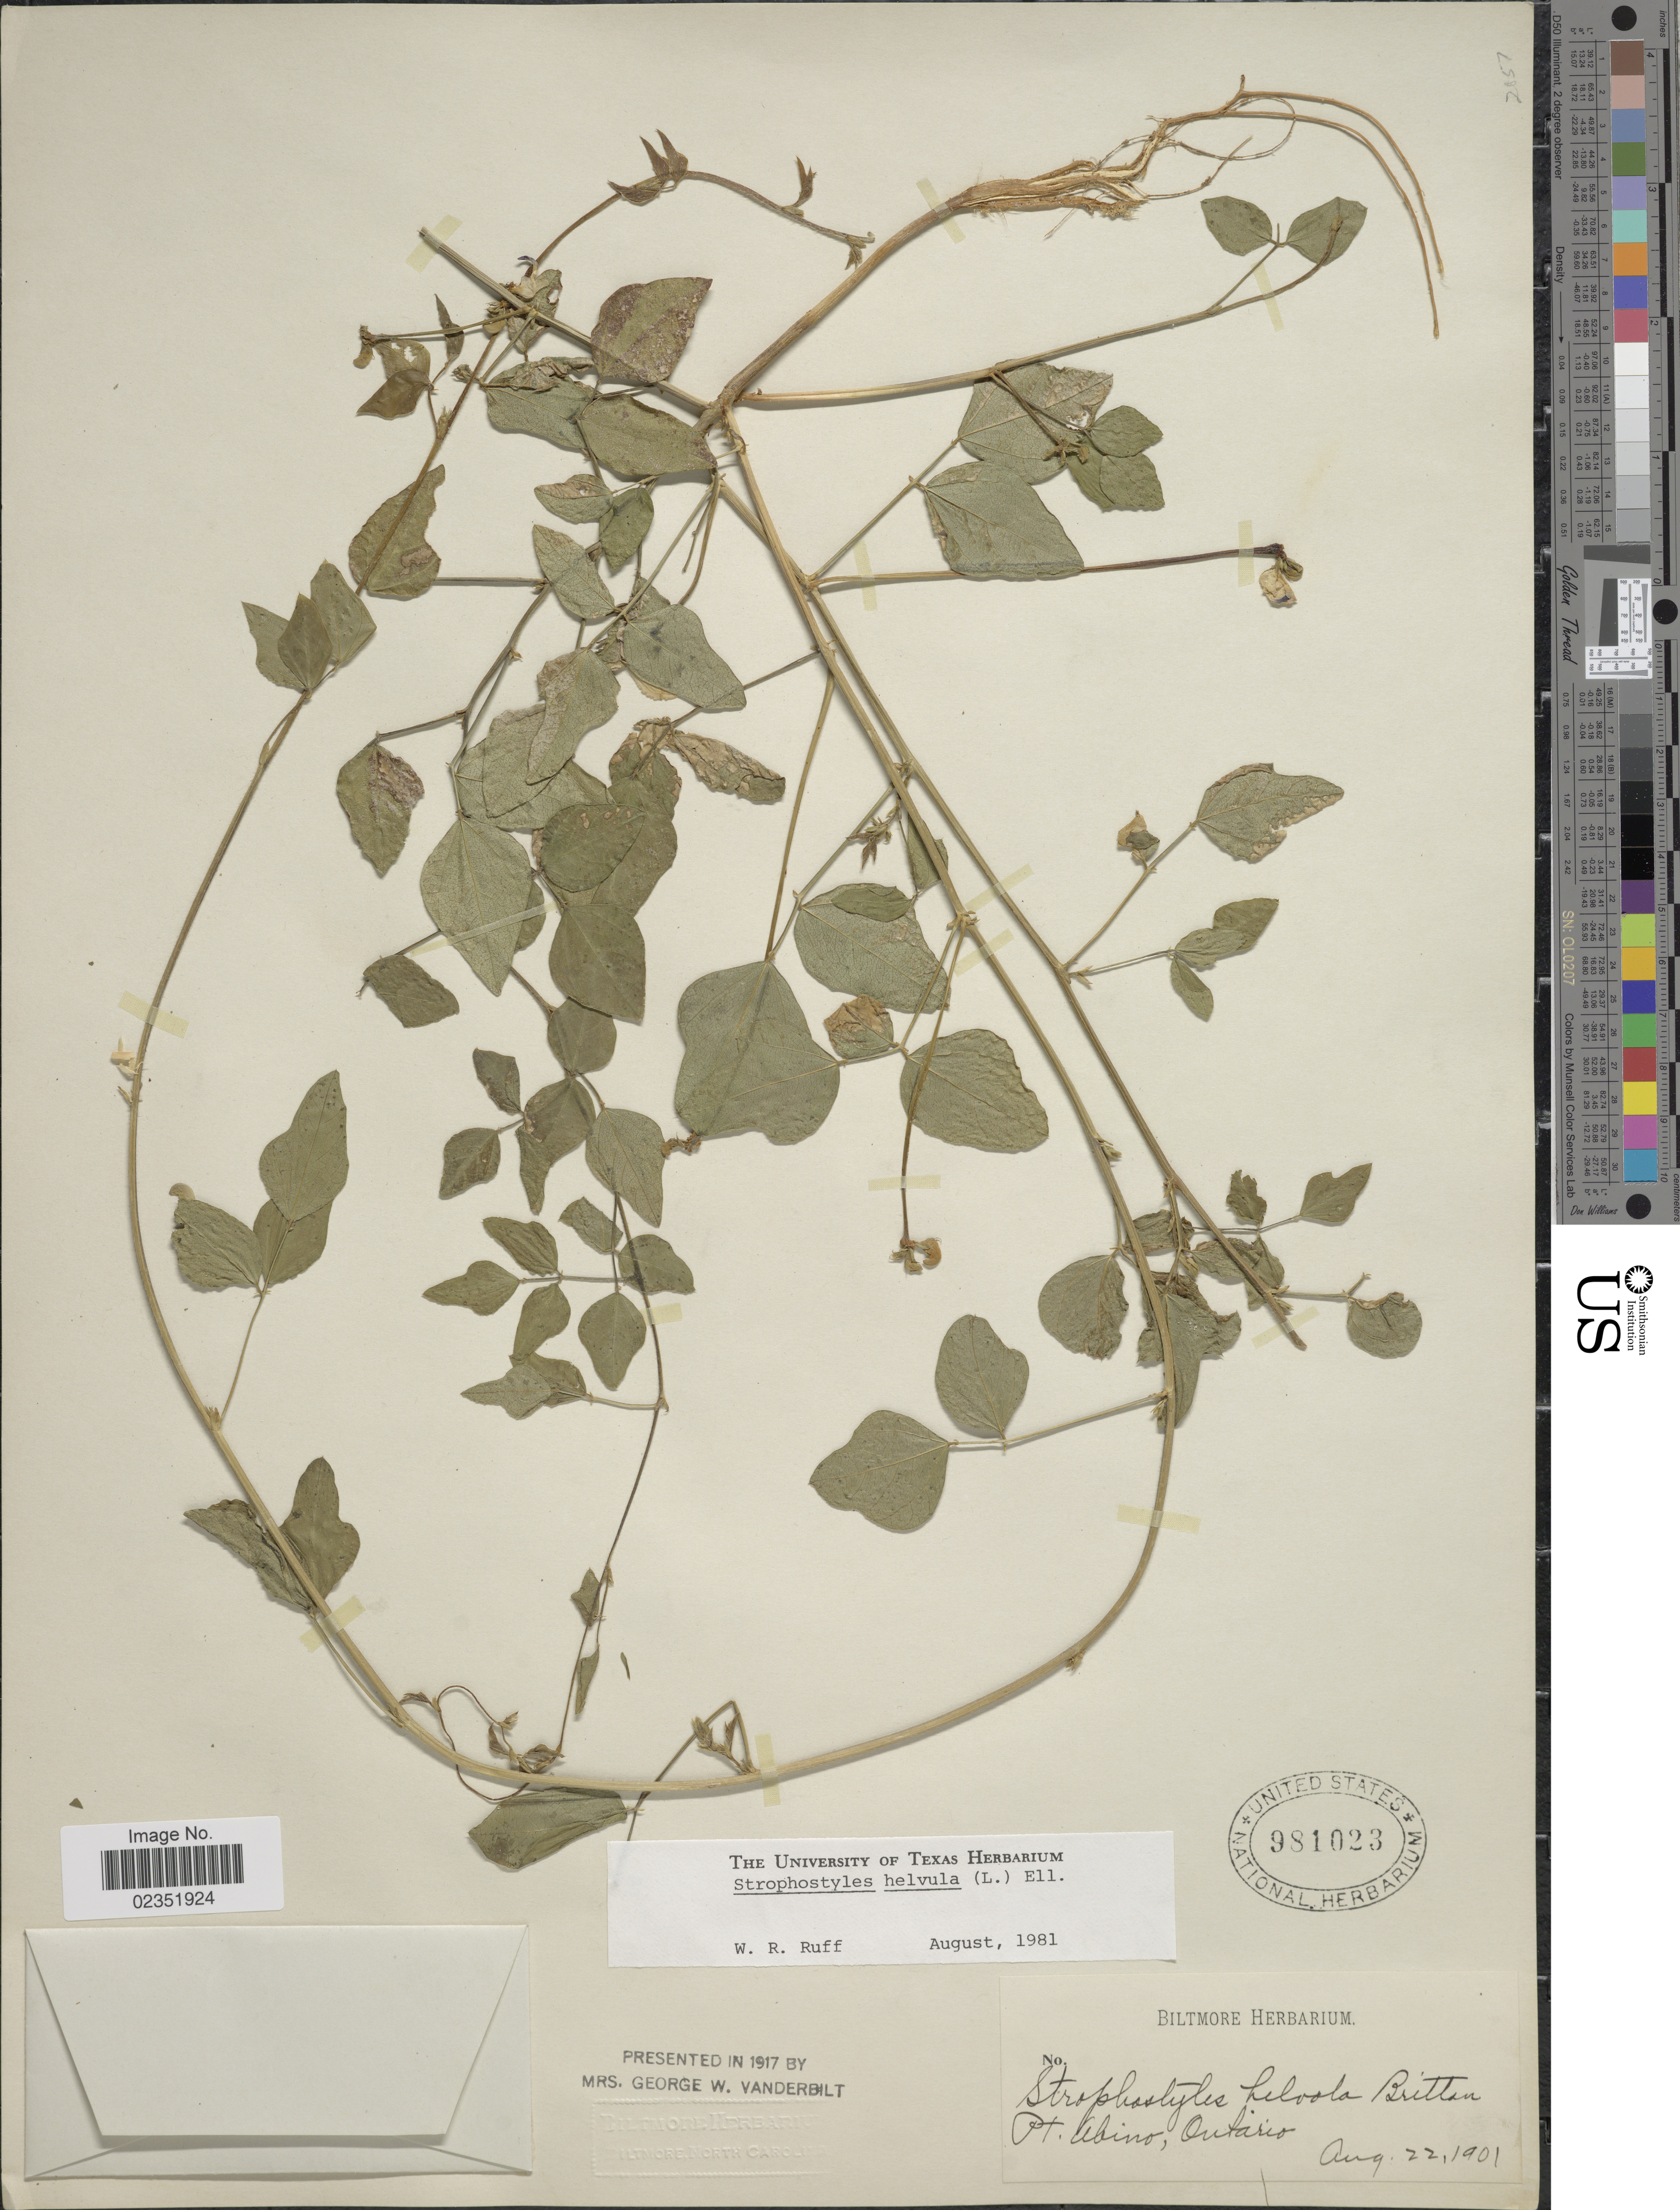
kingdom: Plantae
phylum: Tracheophyta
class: Magnoliopsida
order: Fabales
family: Fabaceae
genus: Strophostyles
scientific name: Strophostyles helvola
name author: (L.) Elliott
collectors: ex herb. Biltmore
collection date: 1901-08-22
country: Canada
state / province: Ontario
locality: Pt Abino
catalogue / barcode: US 981023